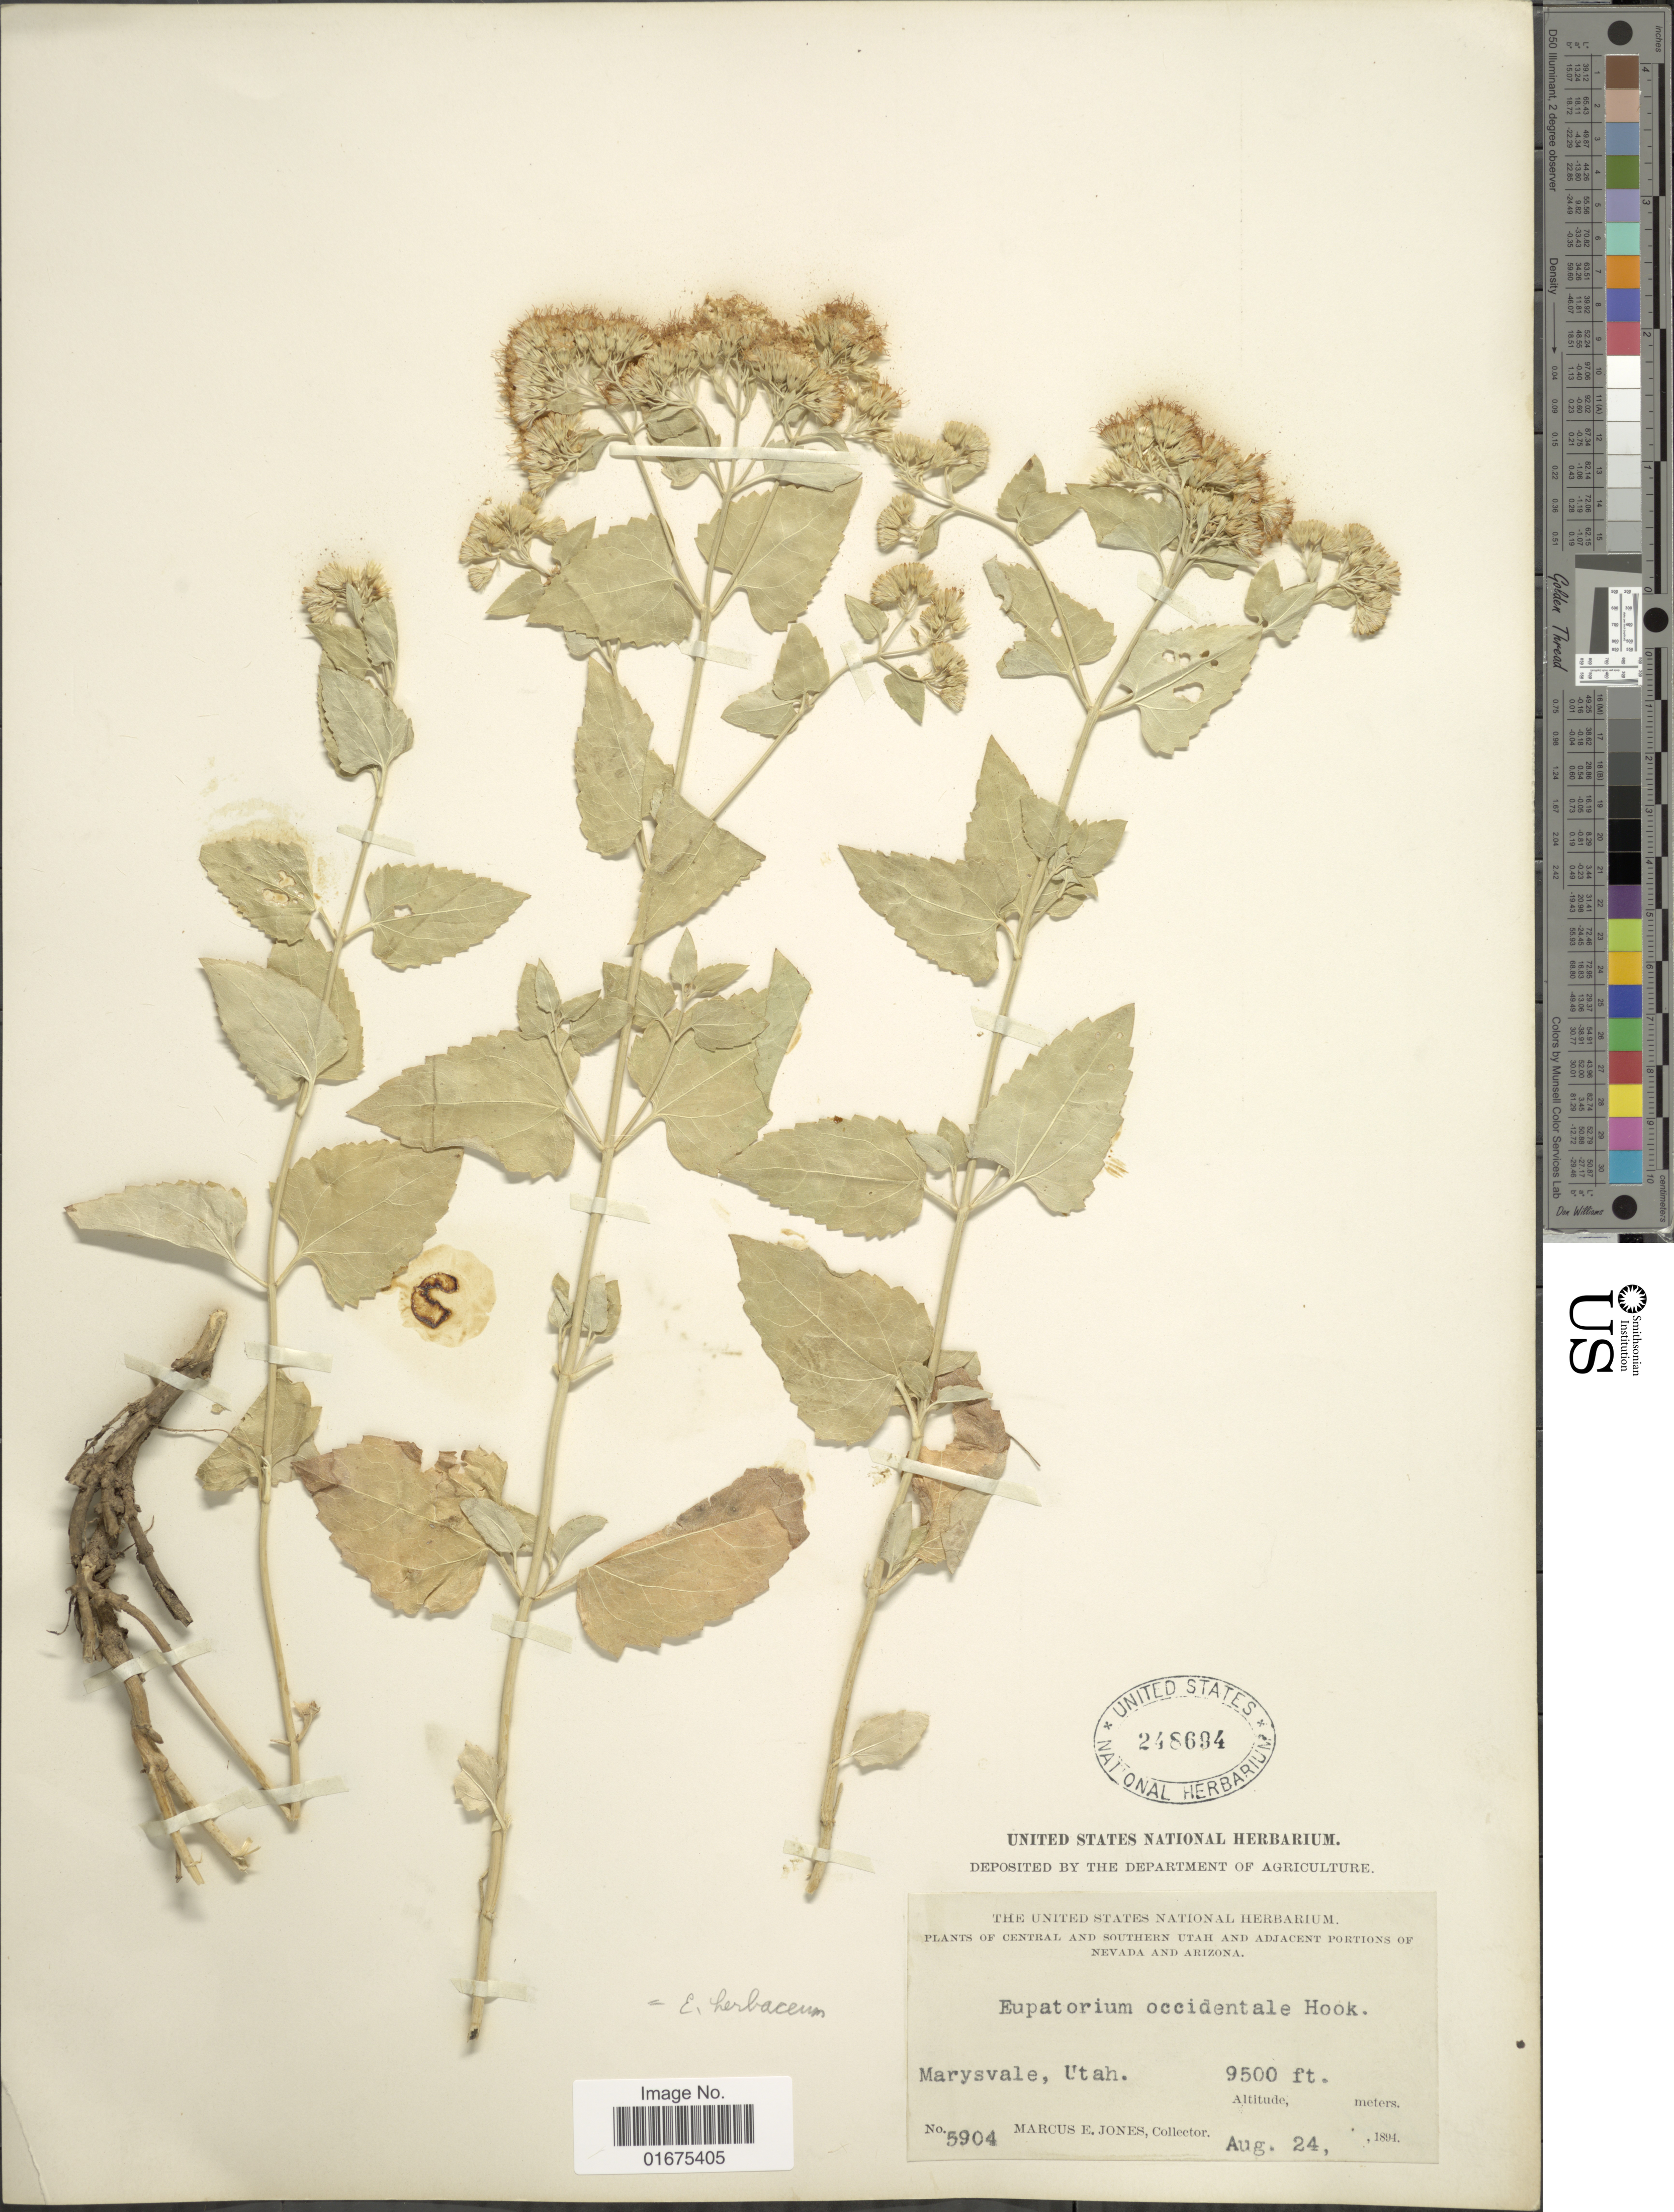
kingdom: Plantae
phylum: Tracheophyta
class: Magnoliopsida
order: Asterales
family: Asteraceae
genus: Ageratina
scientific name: Ageratina occidentalis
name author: (Hook.) R.M. King & H. Rob.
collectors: M. E. Jones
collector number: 5904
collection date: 1894-08-24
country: United States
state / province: Utah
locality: Central and Southern Utah and Adjacent portions of Nevada & Arizona, Marysvale [unsure placement]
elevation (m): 2896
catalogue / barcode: US 248694